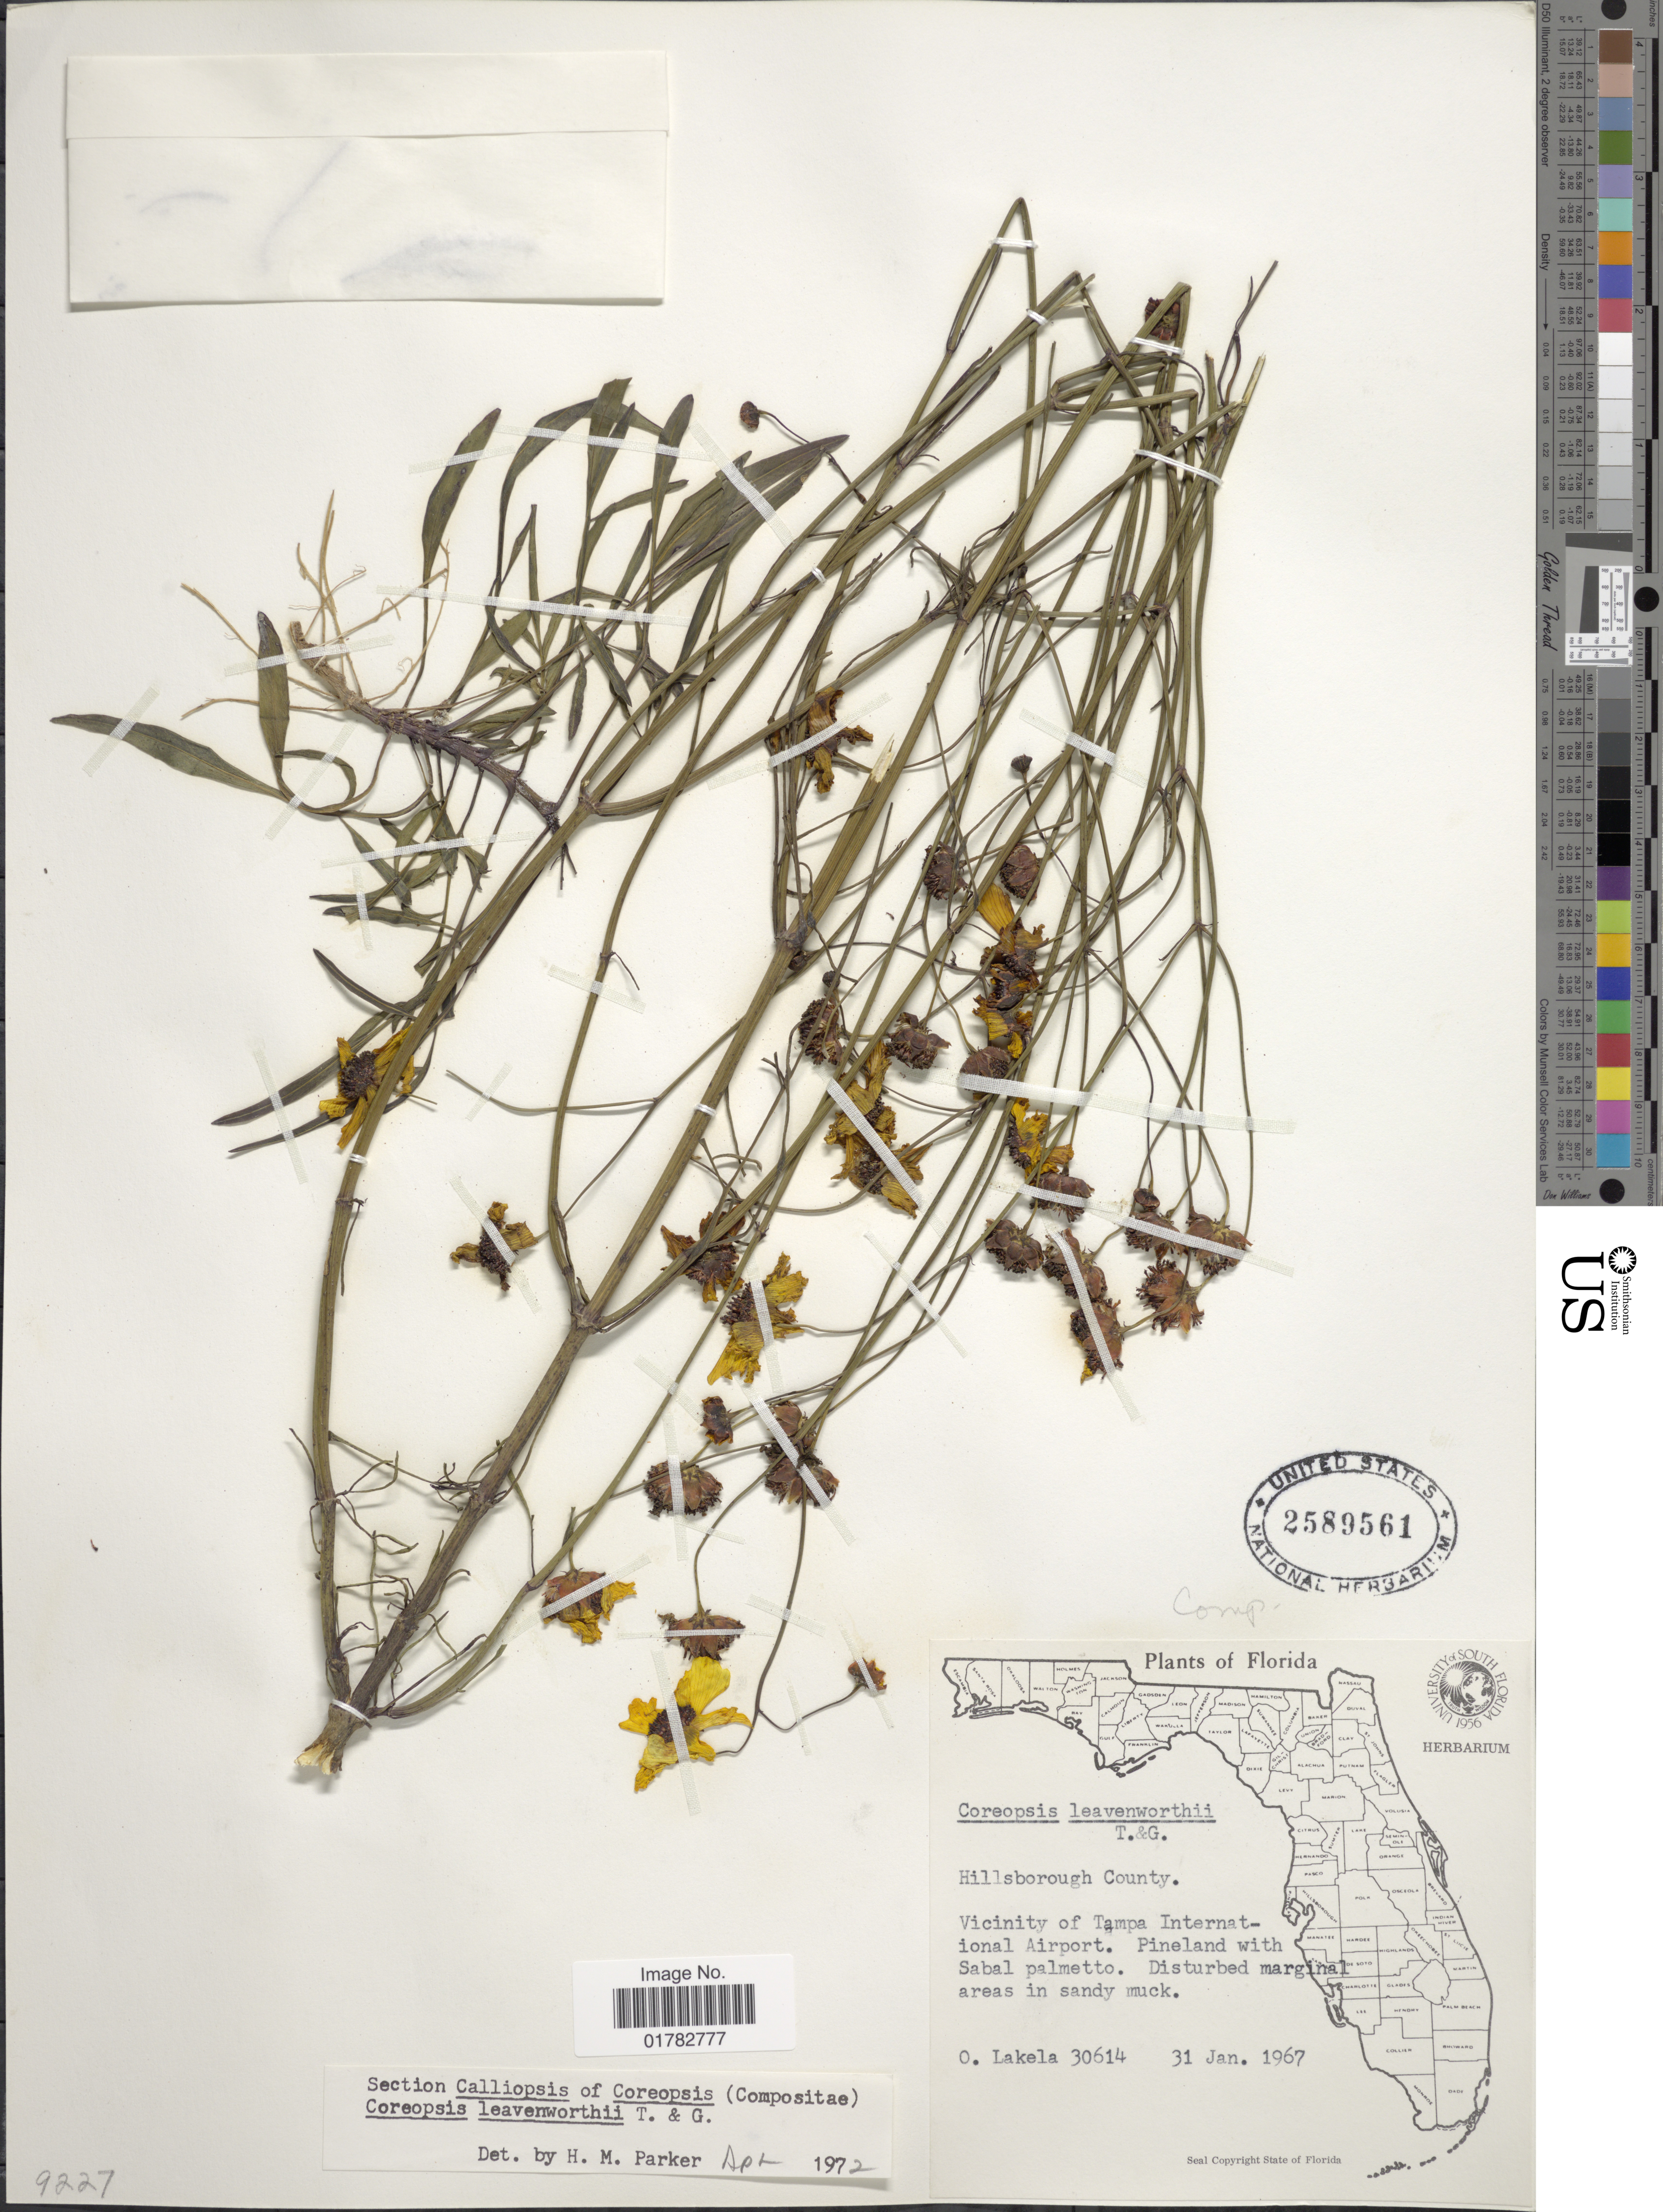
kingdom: Plantae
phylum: Tracheophyta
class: Magnoliopsida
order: Asterales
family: Asteraceae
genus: Coreopsis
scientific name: Coreopsis leavenworthii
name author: Torr. & A. Gray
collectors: O. Lakela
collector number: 30614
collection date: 1967-01-31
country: United States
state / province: Florida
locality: Hillsborough County, vicinity of Tampa International Airport, pineland with Sabal palmetto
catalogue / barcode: US 2589561